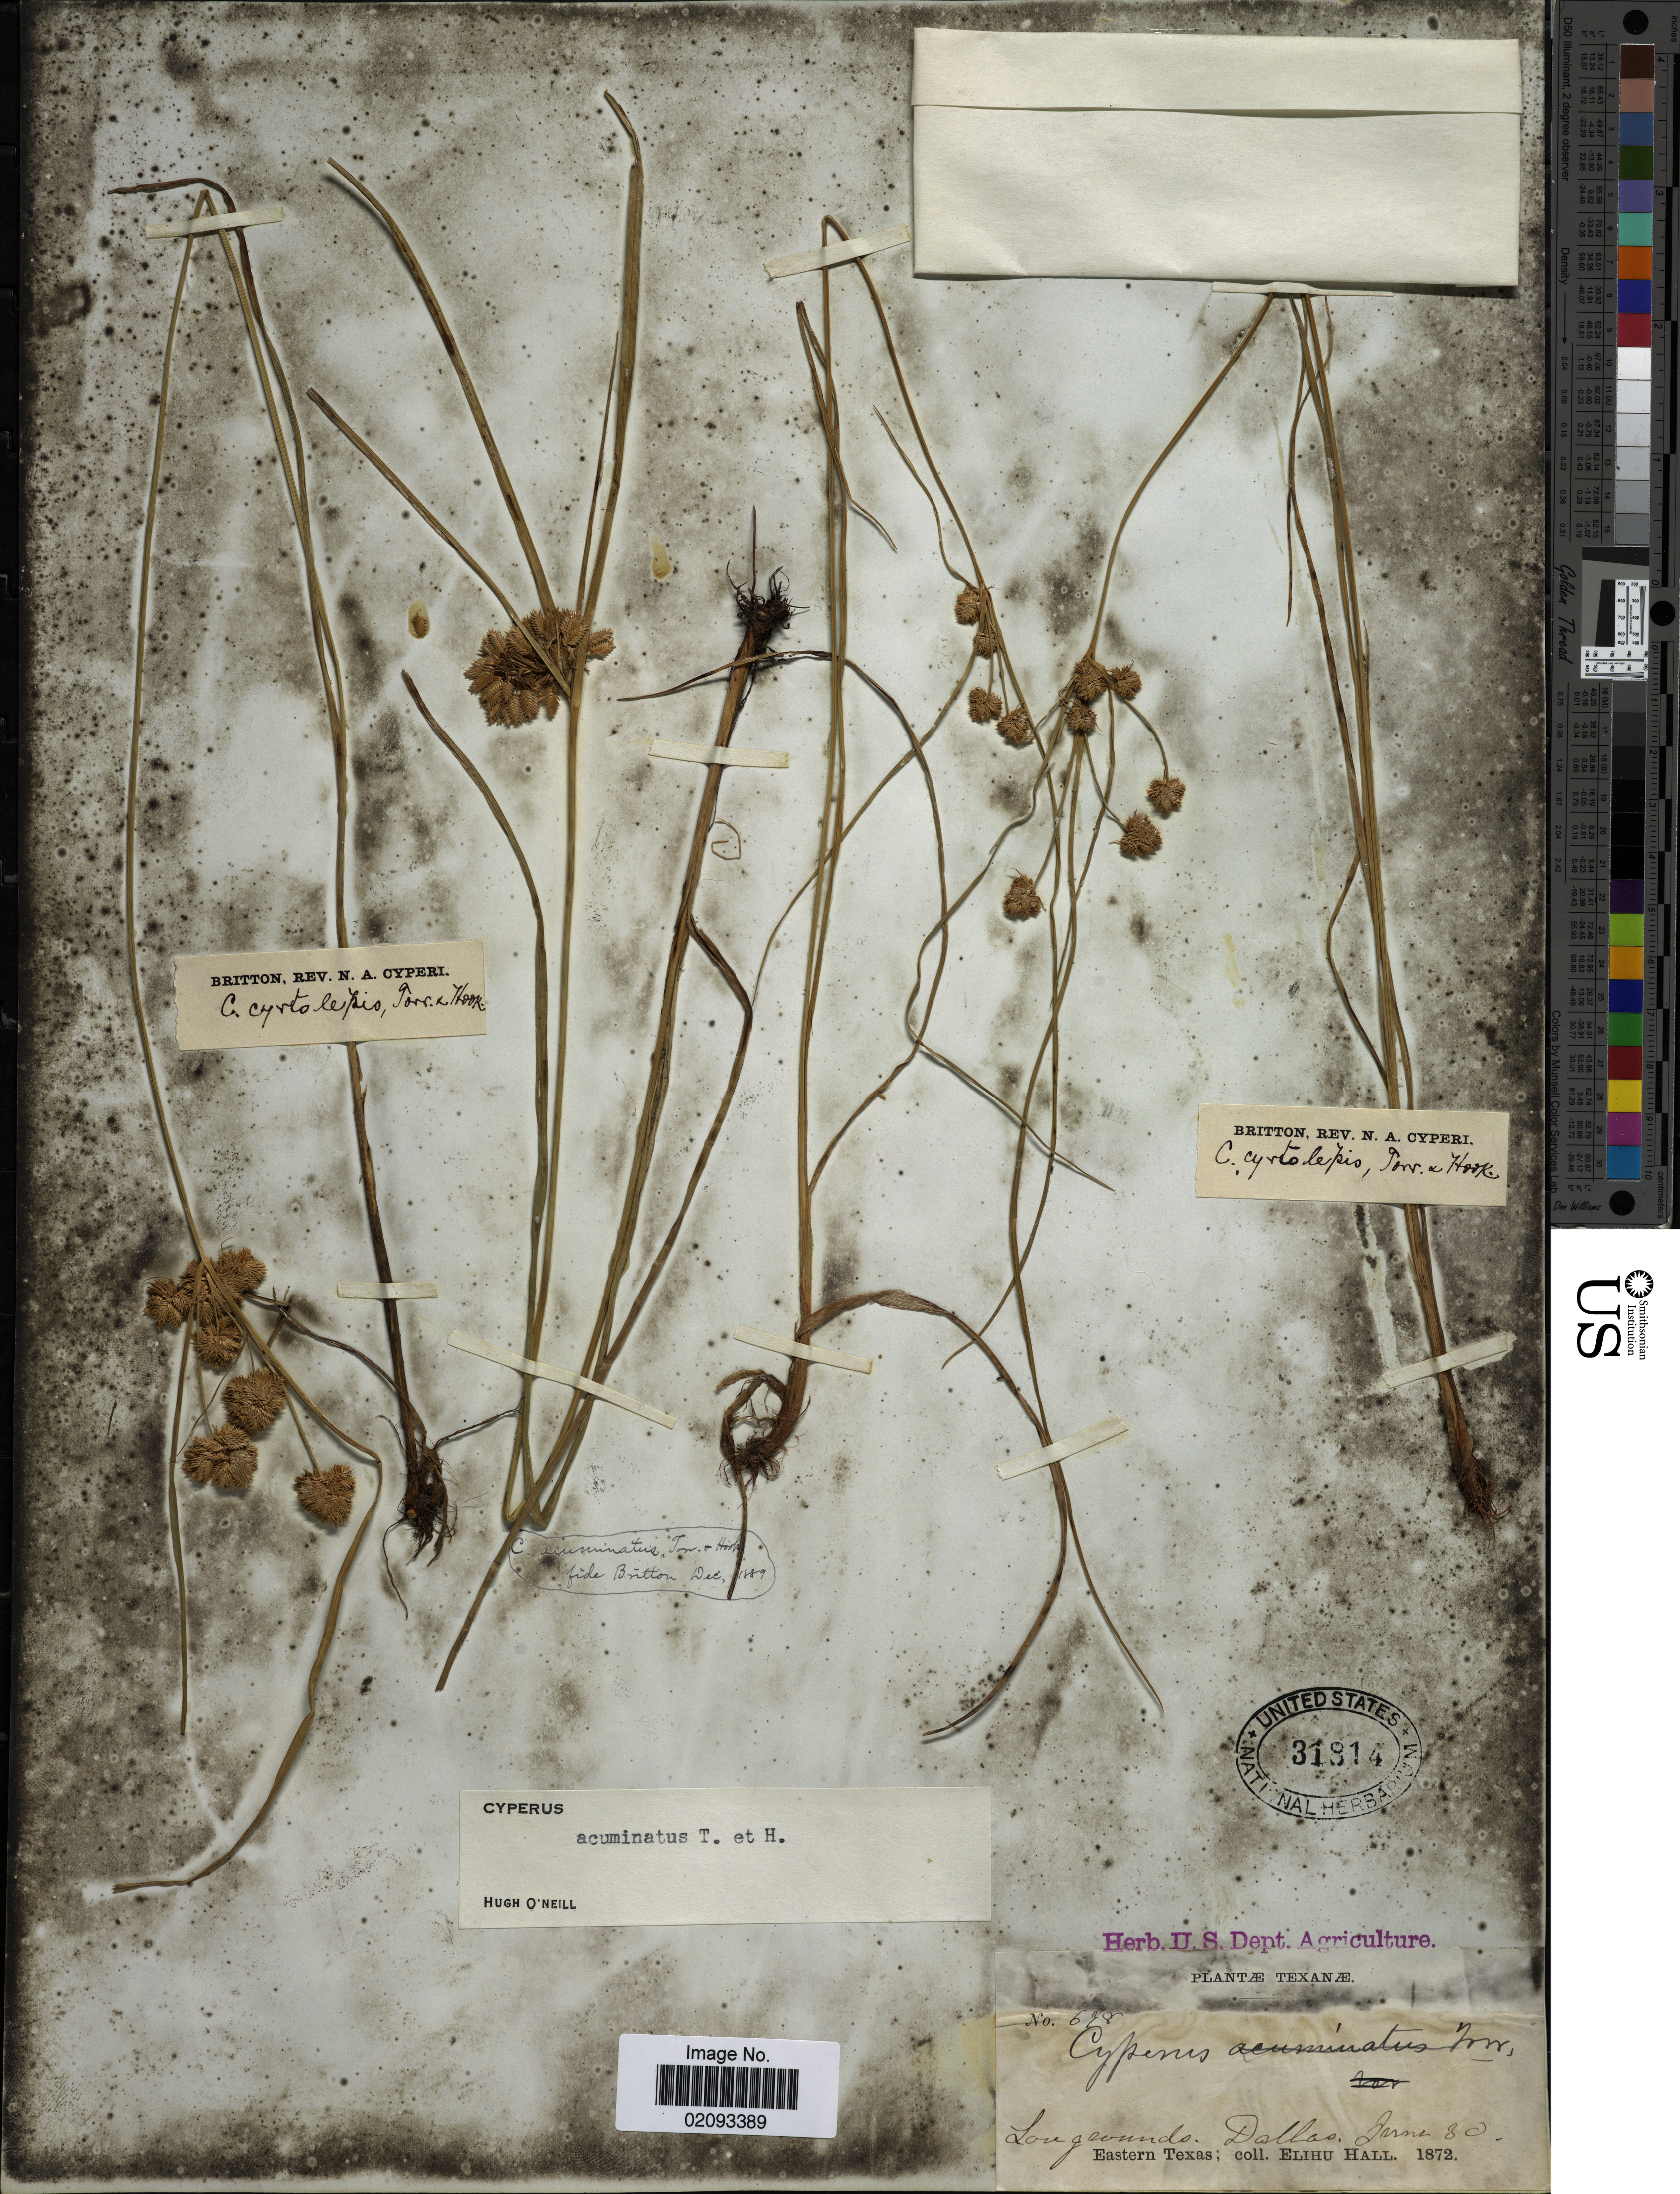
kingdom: Plantae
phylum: Tracheophyta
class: Liliopsida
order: Poales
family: Cyperaceae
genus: Cyperus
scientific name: Cyperus acuminatus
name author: Torr. & Hook.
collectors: E. Hall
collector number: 678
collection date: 1872-06-30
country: United States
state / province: Texas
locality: Dallas. Eastern Texas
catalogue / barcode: US 31814